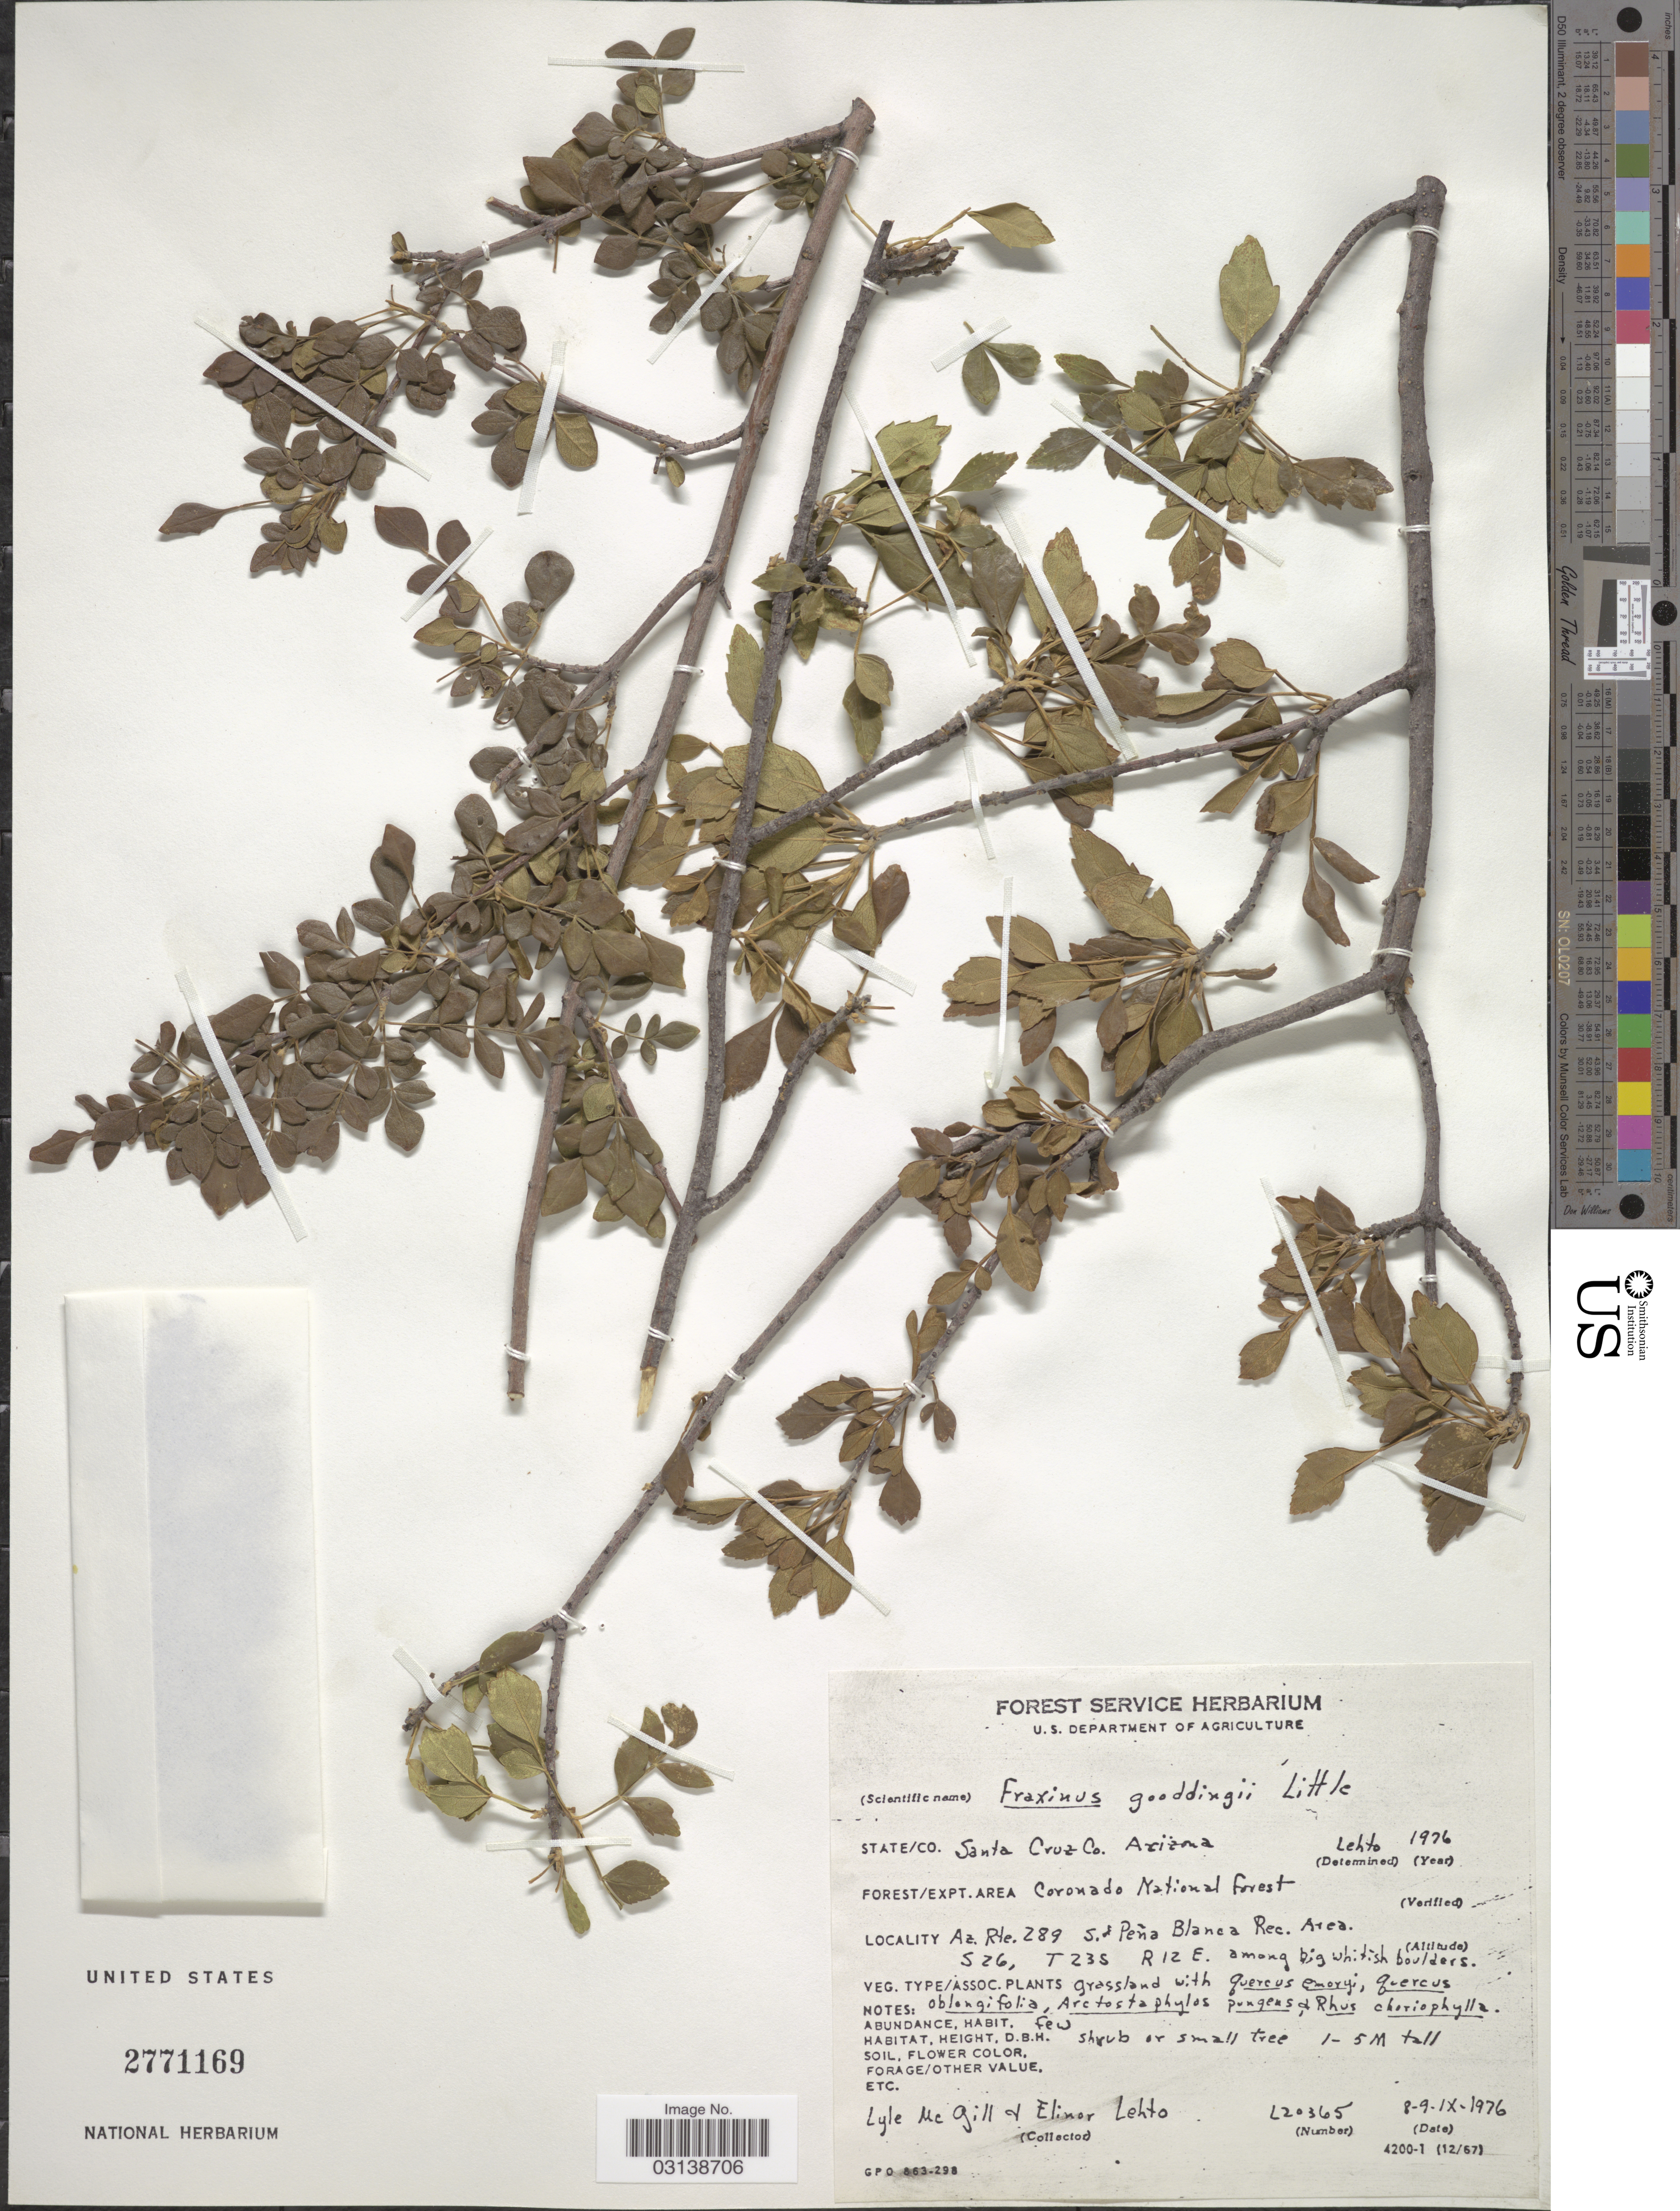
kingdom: Plantae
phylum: Tracheophyta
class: Magnoliopsida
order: Lamiales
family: Oleaceae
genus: Fraxinus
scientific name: Fraxinus gooddingii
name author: Little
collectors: L. McGill & E. Lehto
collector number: L20365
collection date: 1976-09-08/1976-09-09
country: United States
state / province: Arizona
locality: Santa Cruz Co. Forest/Expt. Area Coronado National forest. Az. rte. 289 S. Peña Blanca Rec. Area. S26, T23S, E12E.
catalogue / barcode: US 2771169